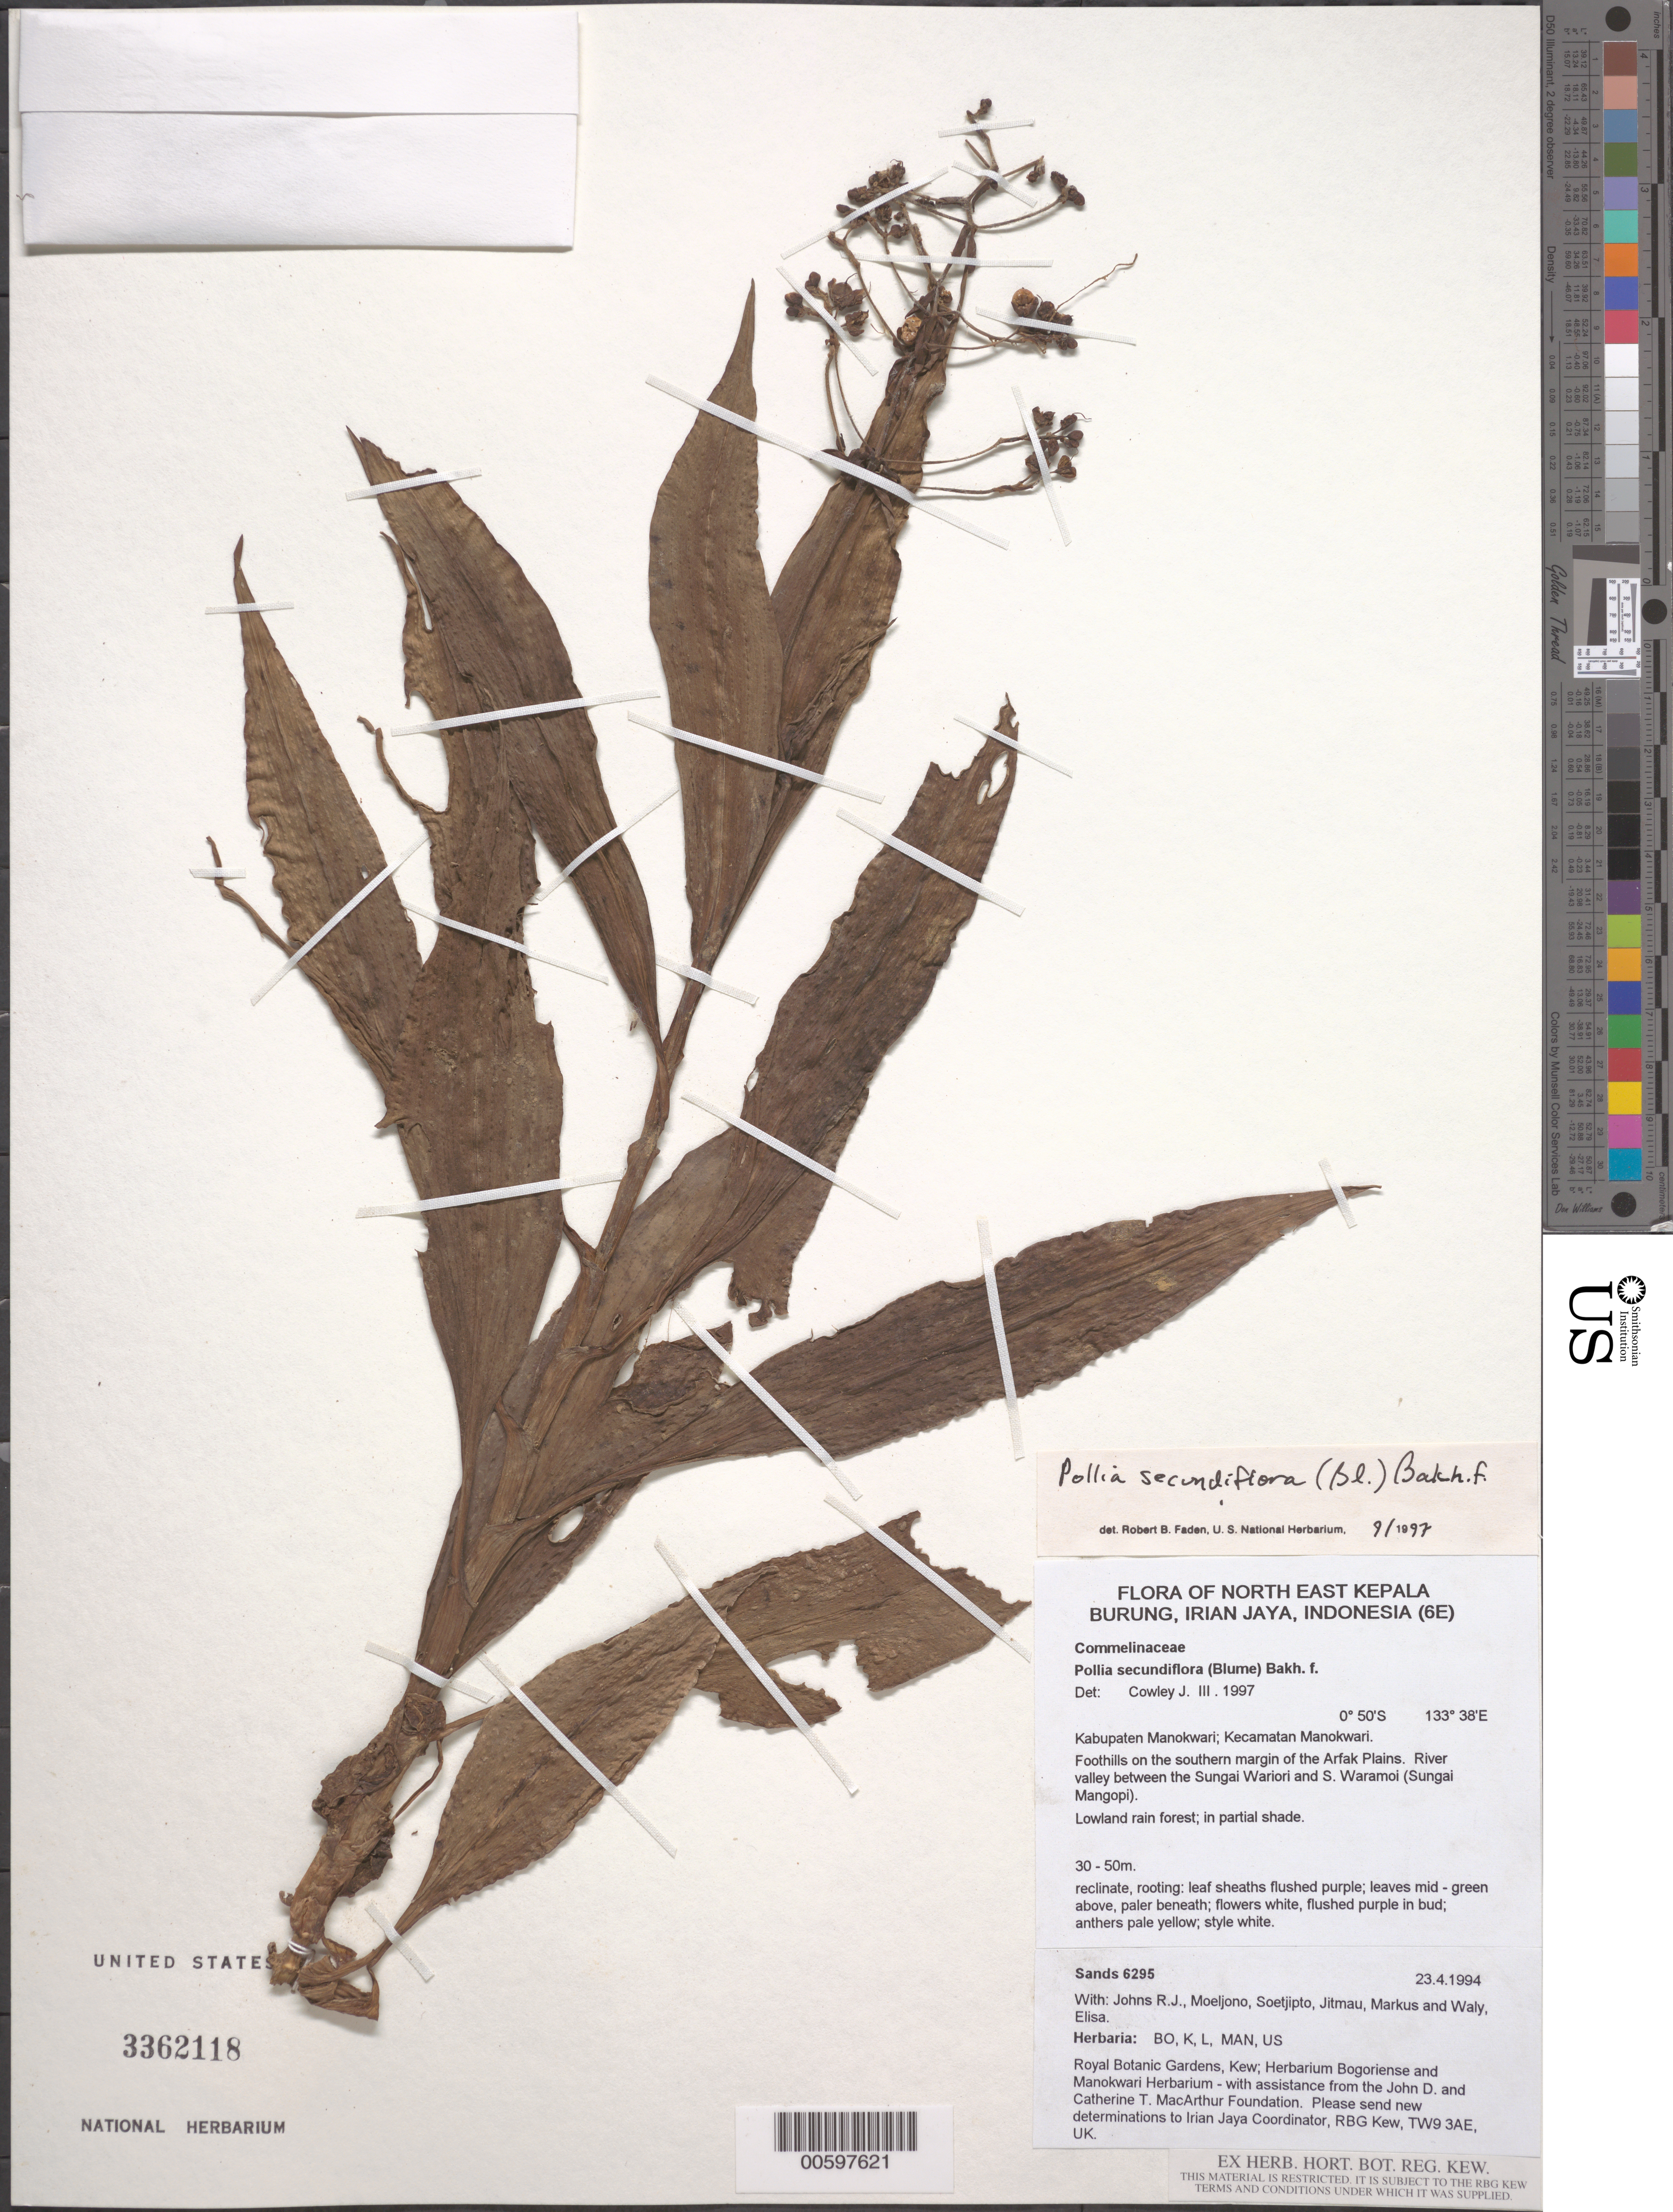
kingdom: Plantae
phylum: Tracheophyta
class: Liliopsida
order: Commelinales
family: Commelinaceae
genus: Pollia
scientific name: Pollia secundiflora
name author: (Blume) Bakh. f.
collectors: M. Sands, -. Soetjipto, -. Jitmau & R. Johns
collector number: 6295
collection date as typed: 23 Apr 1994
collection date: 1994-04-23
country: Indonesia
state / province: Papua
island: New Guinea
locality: Kabupaten manokwari, kecamatan manokwari, Irian Jaya.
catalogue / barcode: US 3362118